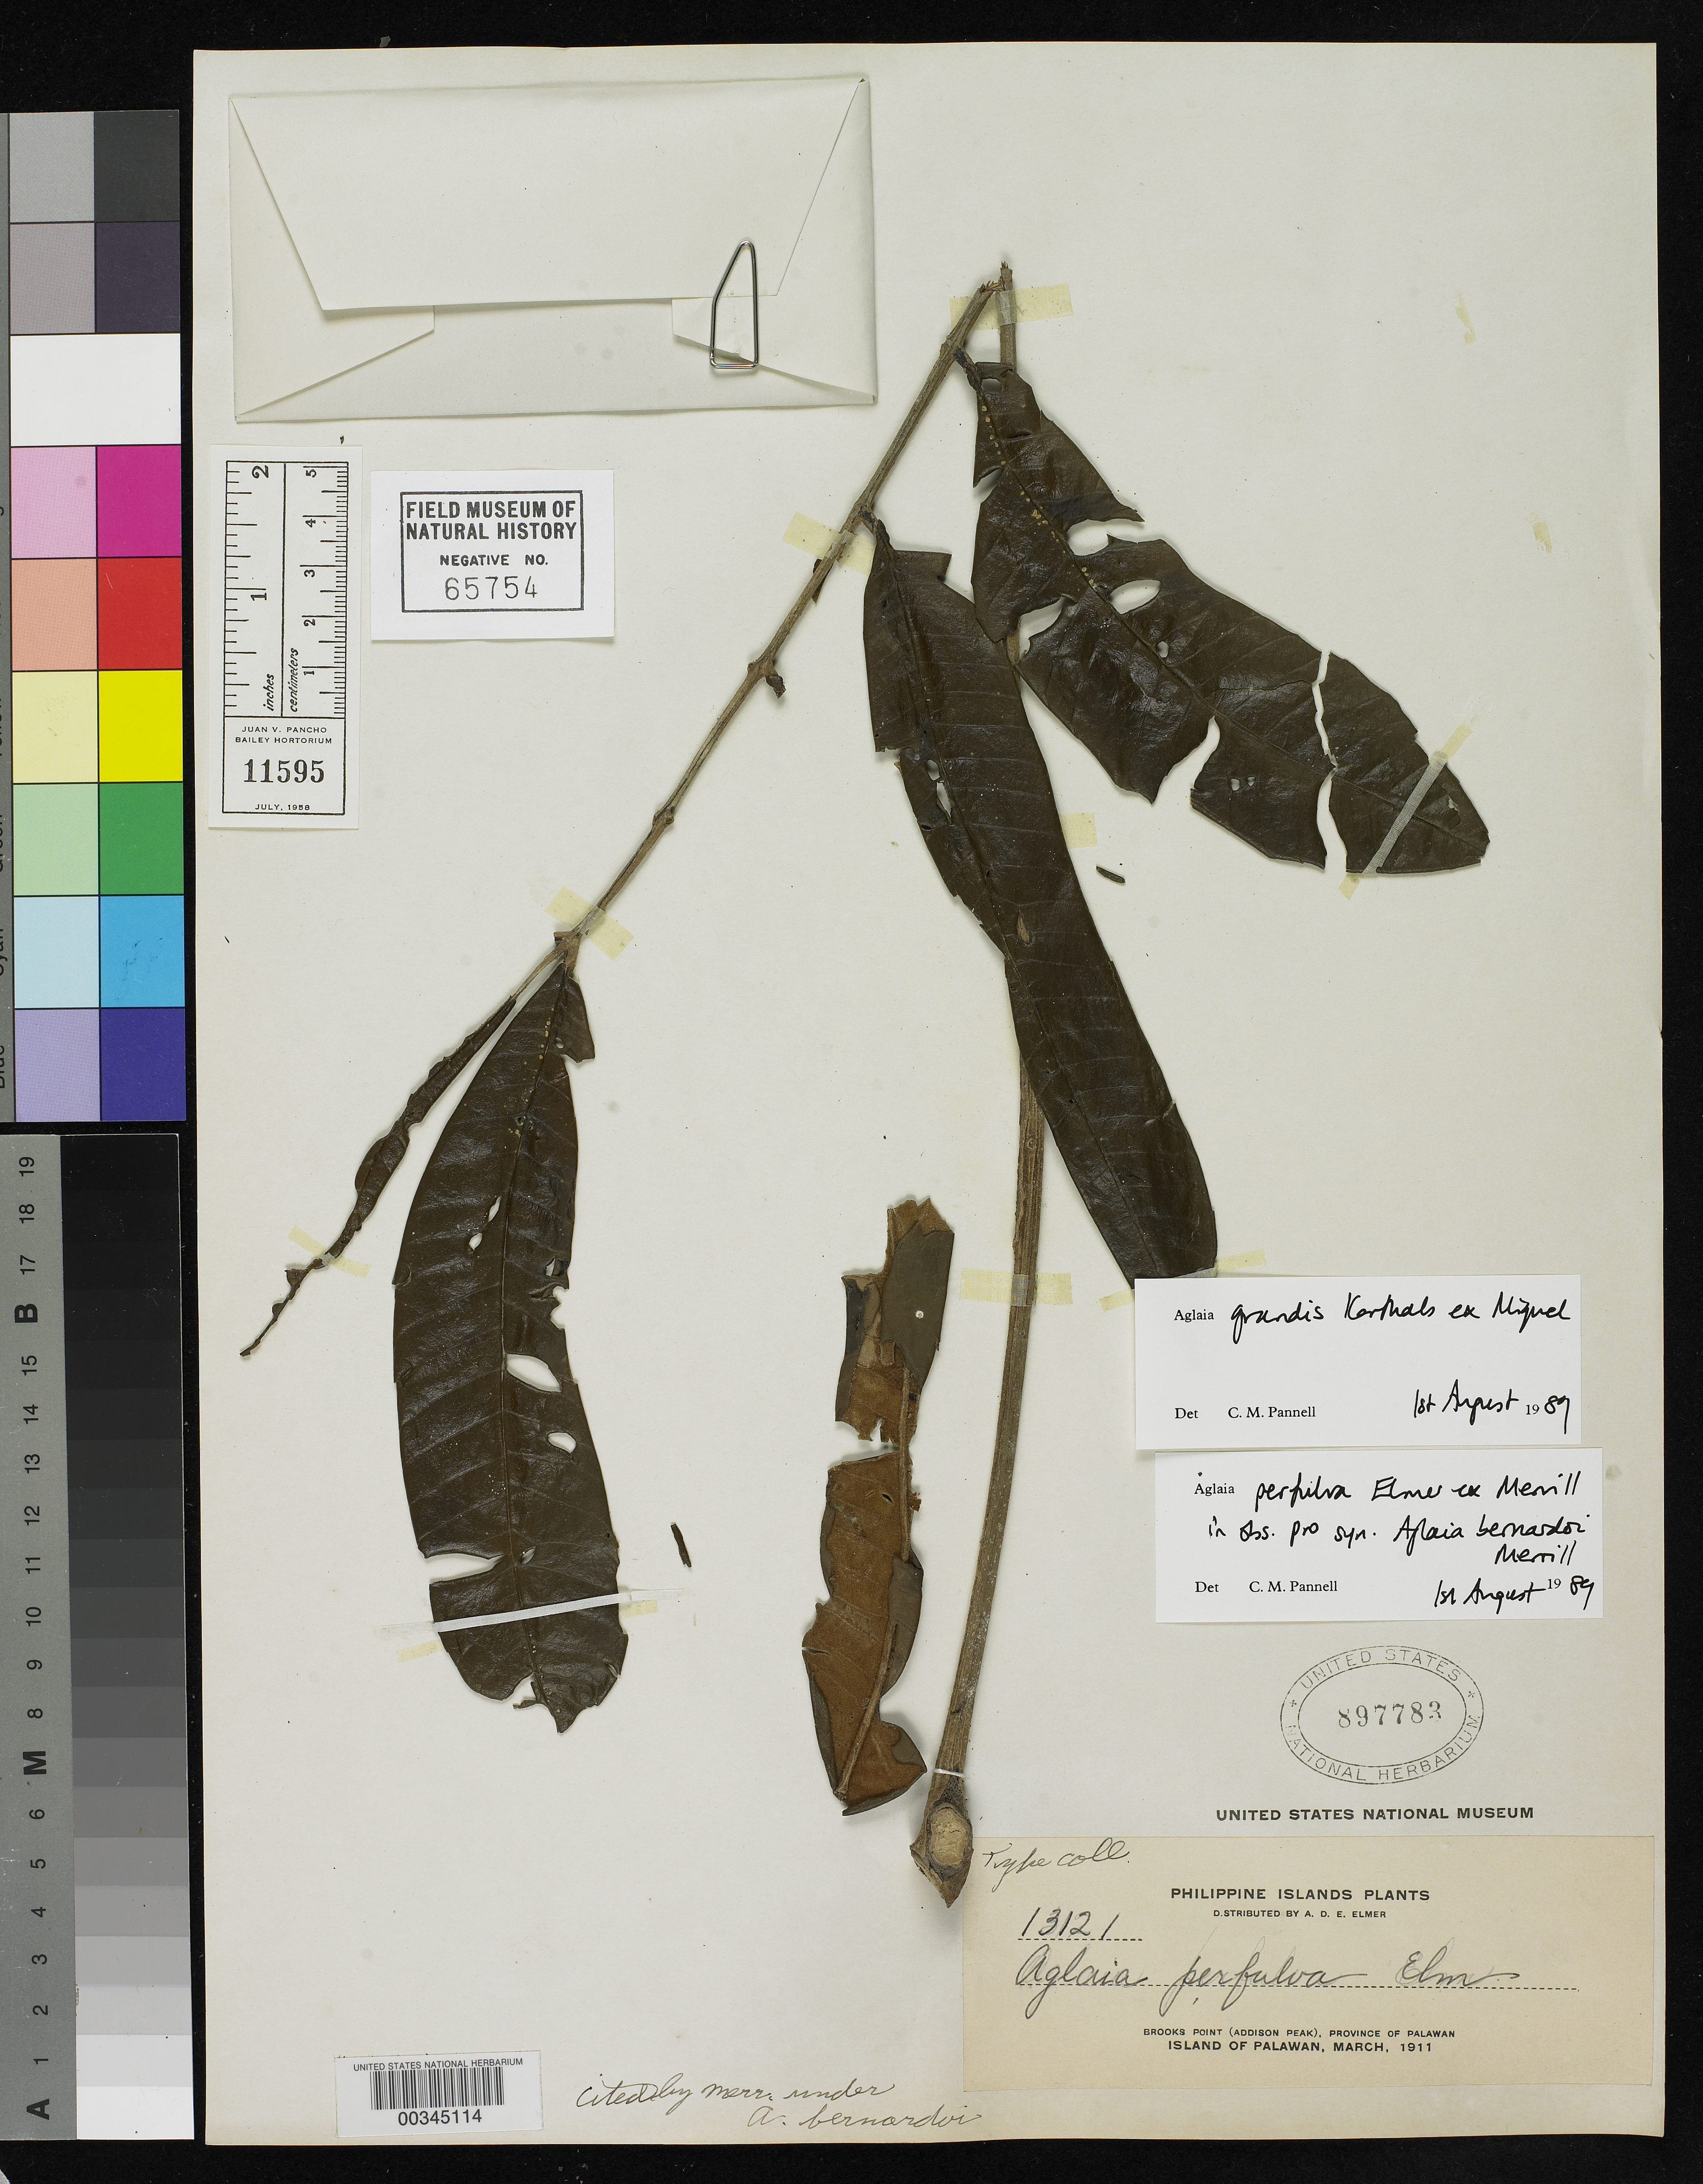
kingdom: Plantae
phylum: Tracheophyta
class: Magnoliopsida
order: Sapindales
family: Meliaceae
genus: Aglaia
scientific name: Aglaia perfulva Elmer, nom. inval.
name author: Elmer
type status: Voucher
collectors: A. D. E. Elmer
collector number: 13121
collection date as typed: Mar 1911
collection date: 1911-03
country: Philippines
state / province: Mimaropa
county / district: Palawan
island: Palawan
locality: Brooks Point.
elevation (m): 76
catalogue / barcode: US 897783